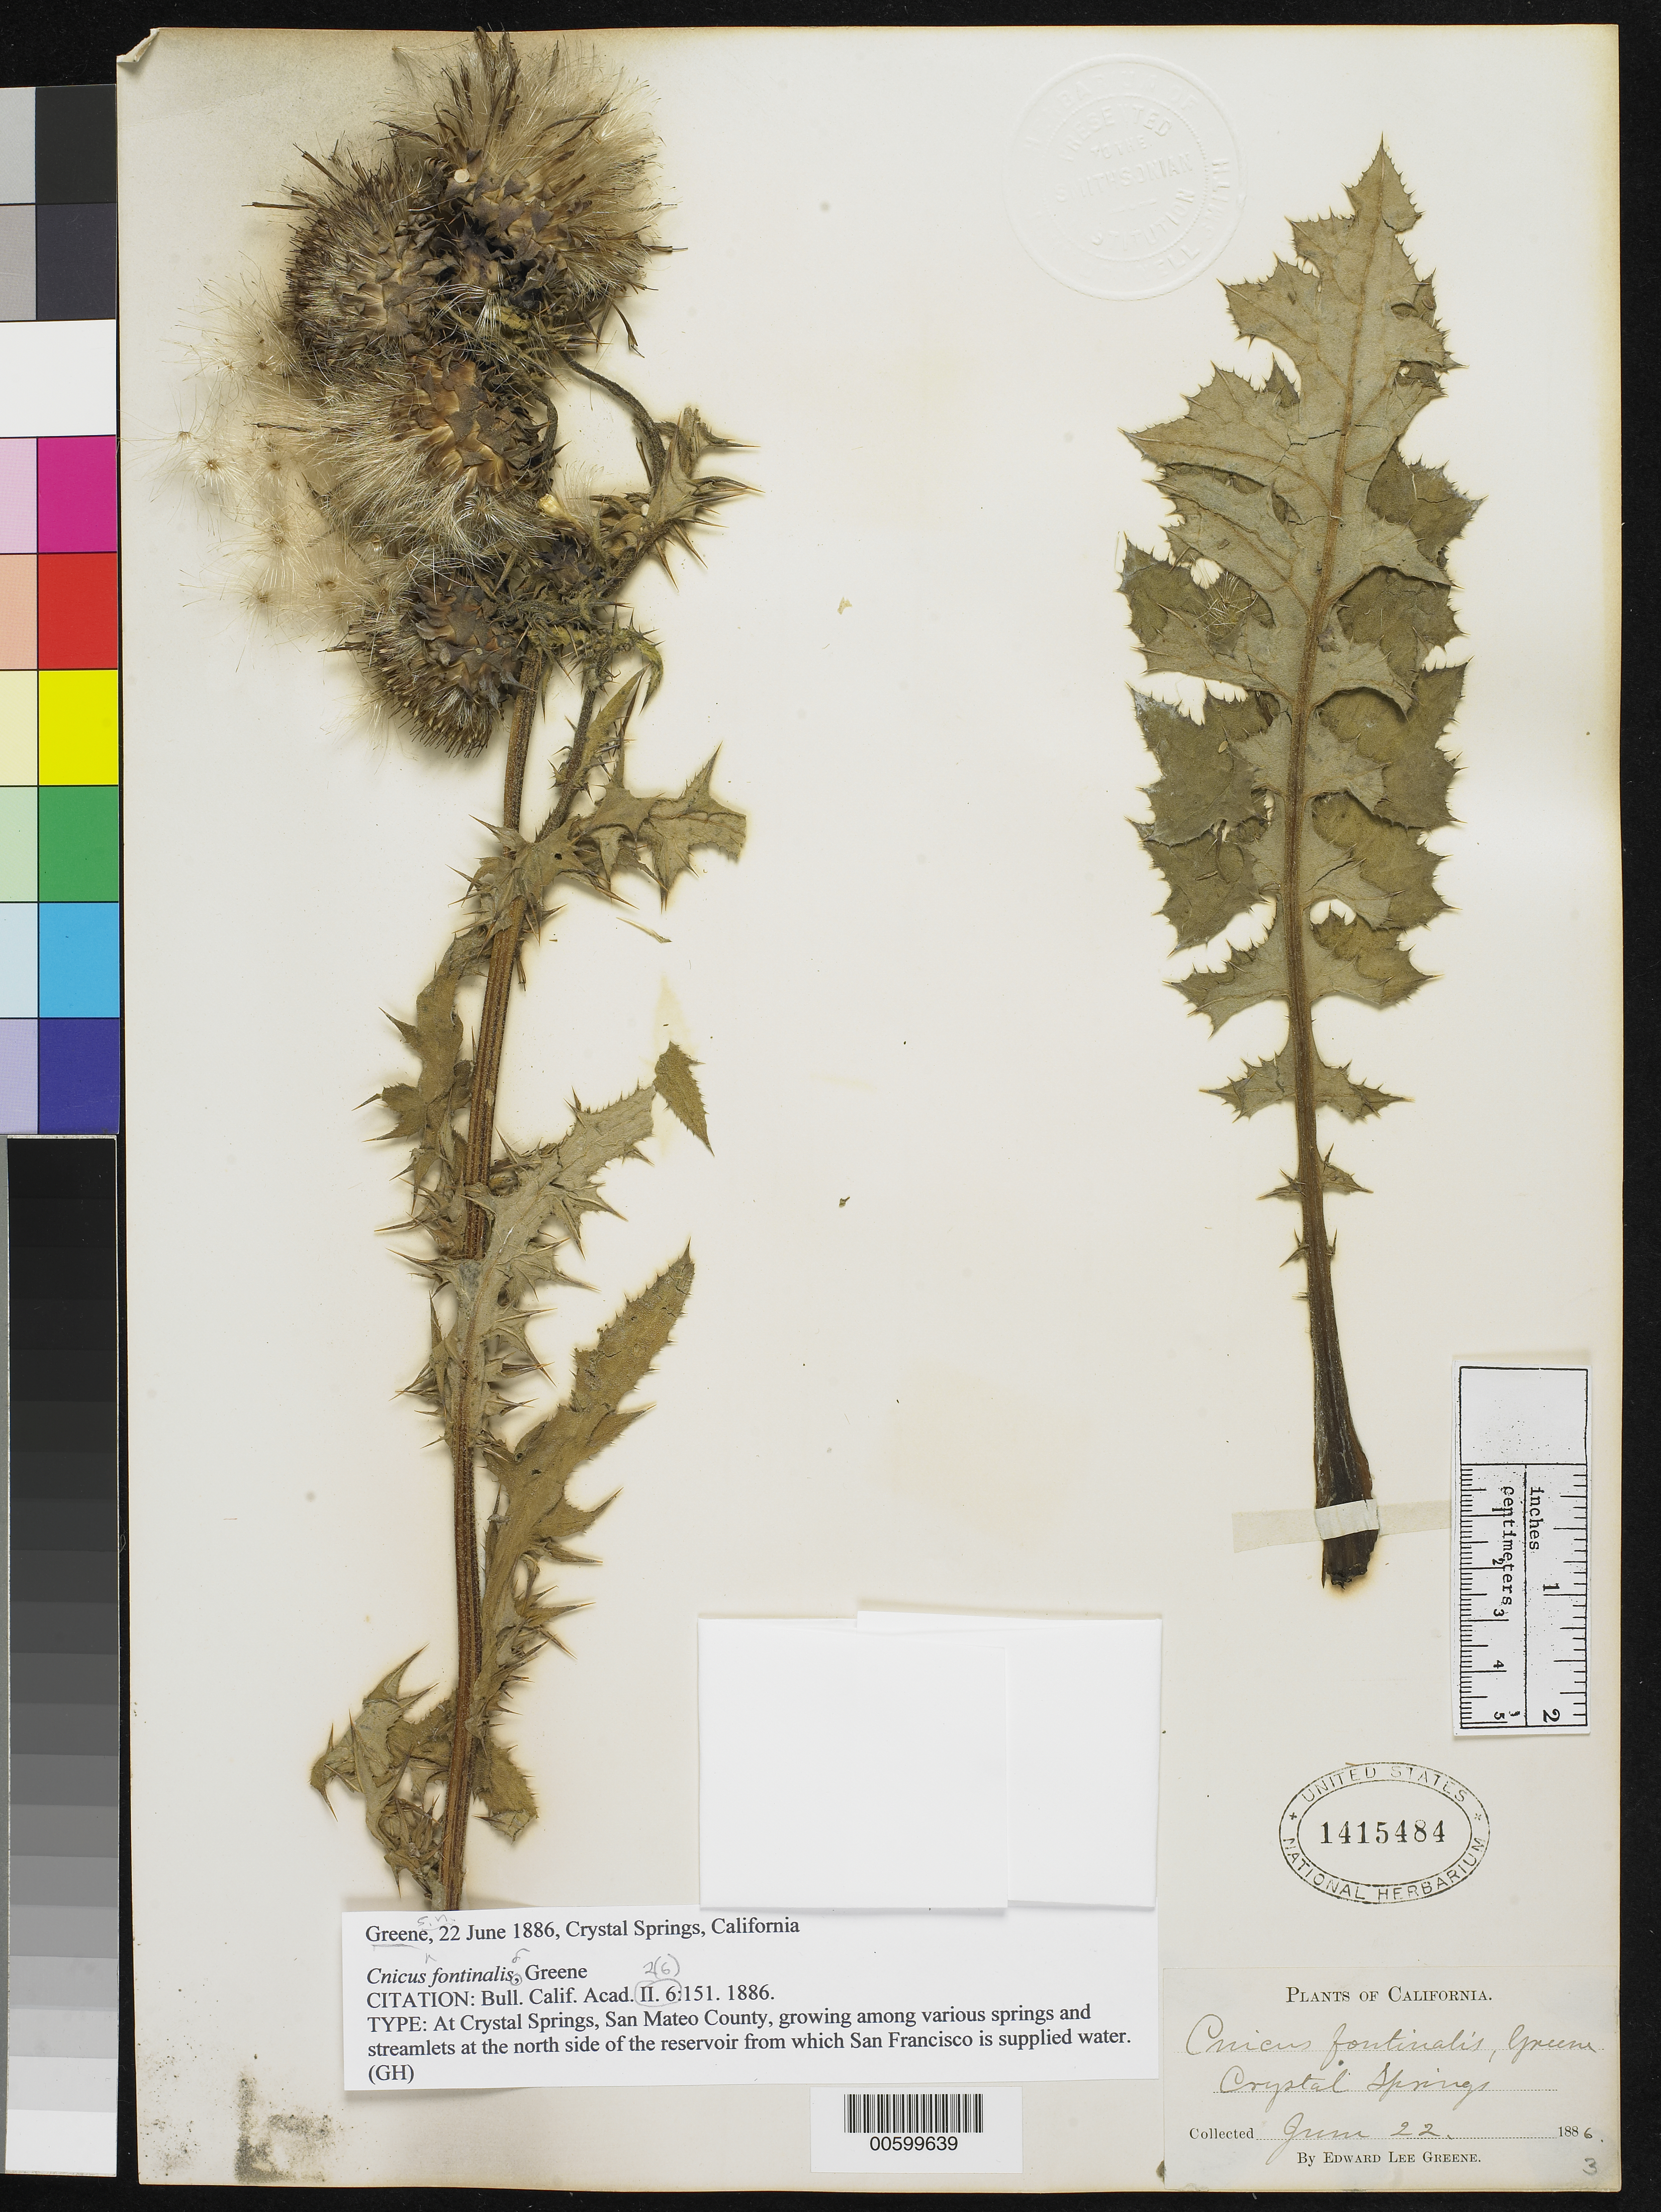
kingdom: Plantae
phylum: Tracheophyta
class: Magnoliopsida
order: Asterales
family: Asteraceae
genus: Cnicus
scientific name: Cnicus fontinalis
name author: Greene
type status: Possible Type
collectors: E. L. Greene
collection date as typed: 22 Jun 1886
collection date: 1886-06-22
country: United States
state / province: California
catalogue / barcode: US 1415484